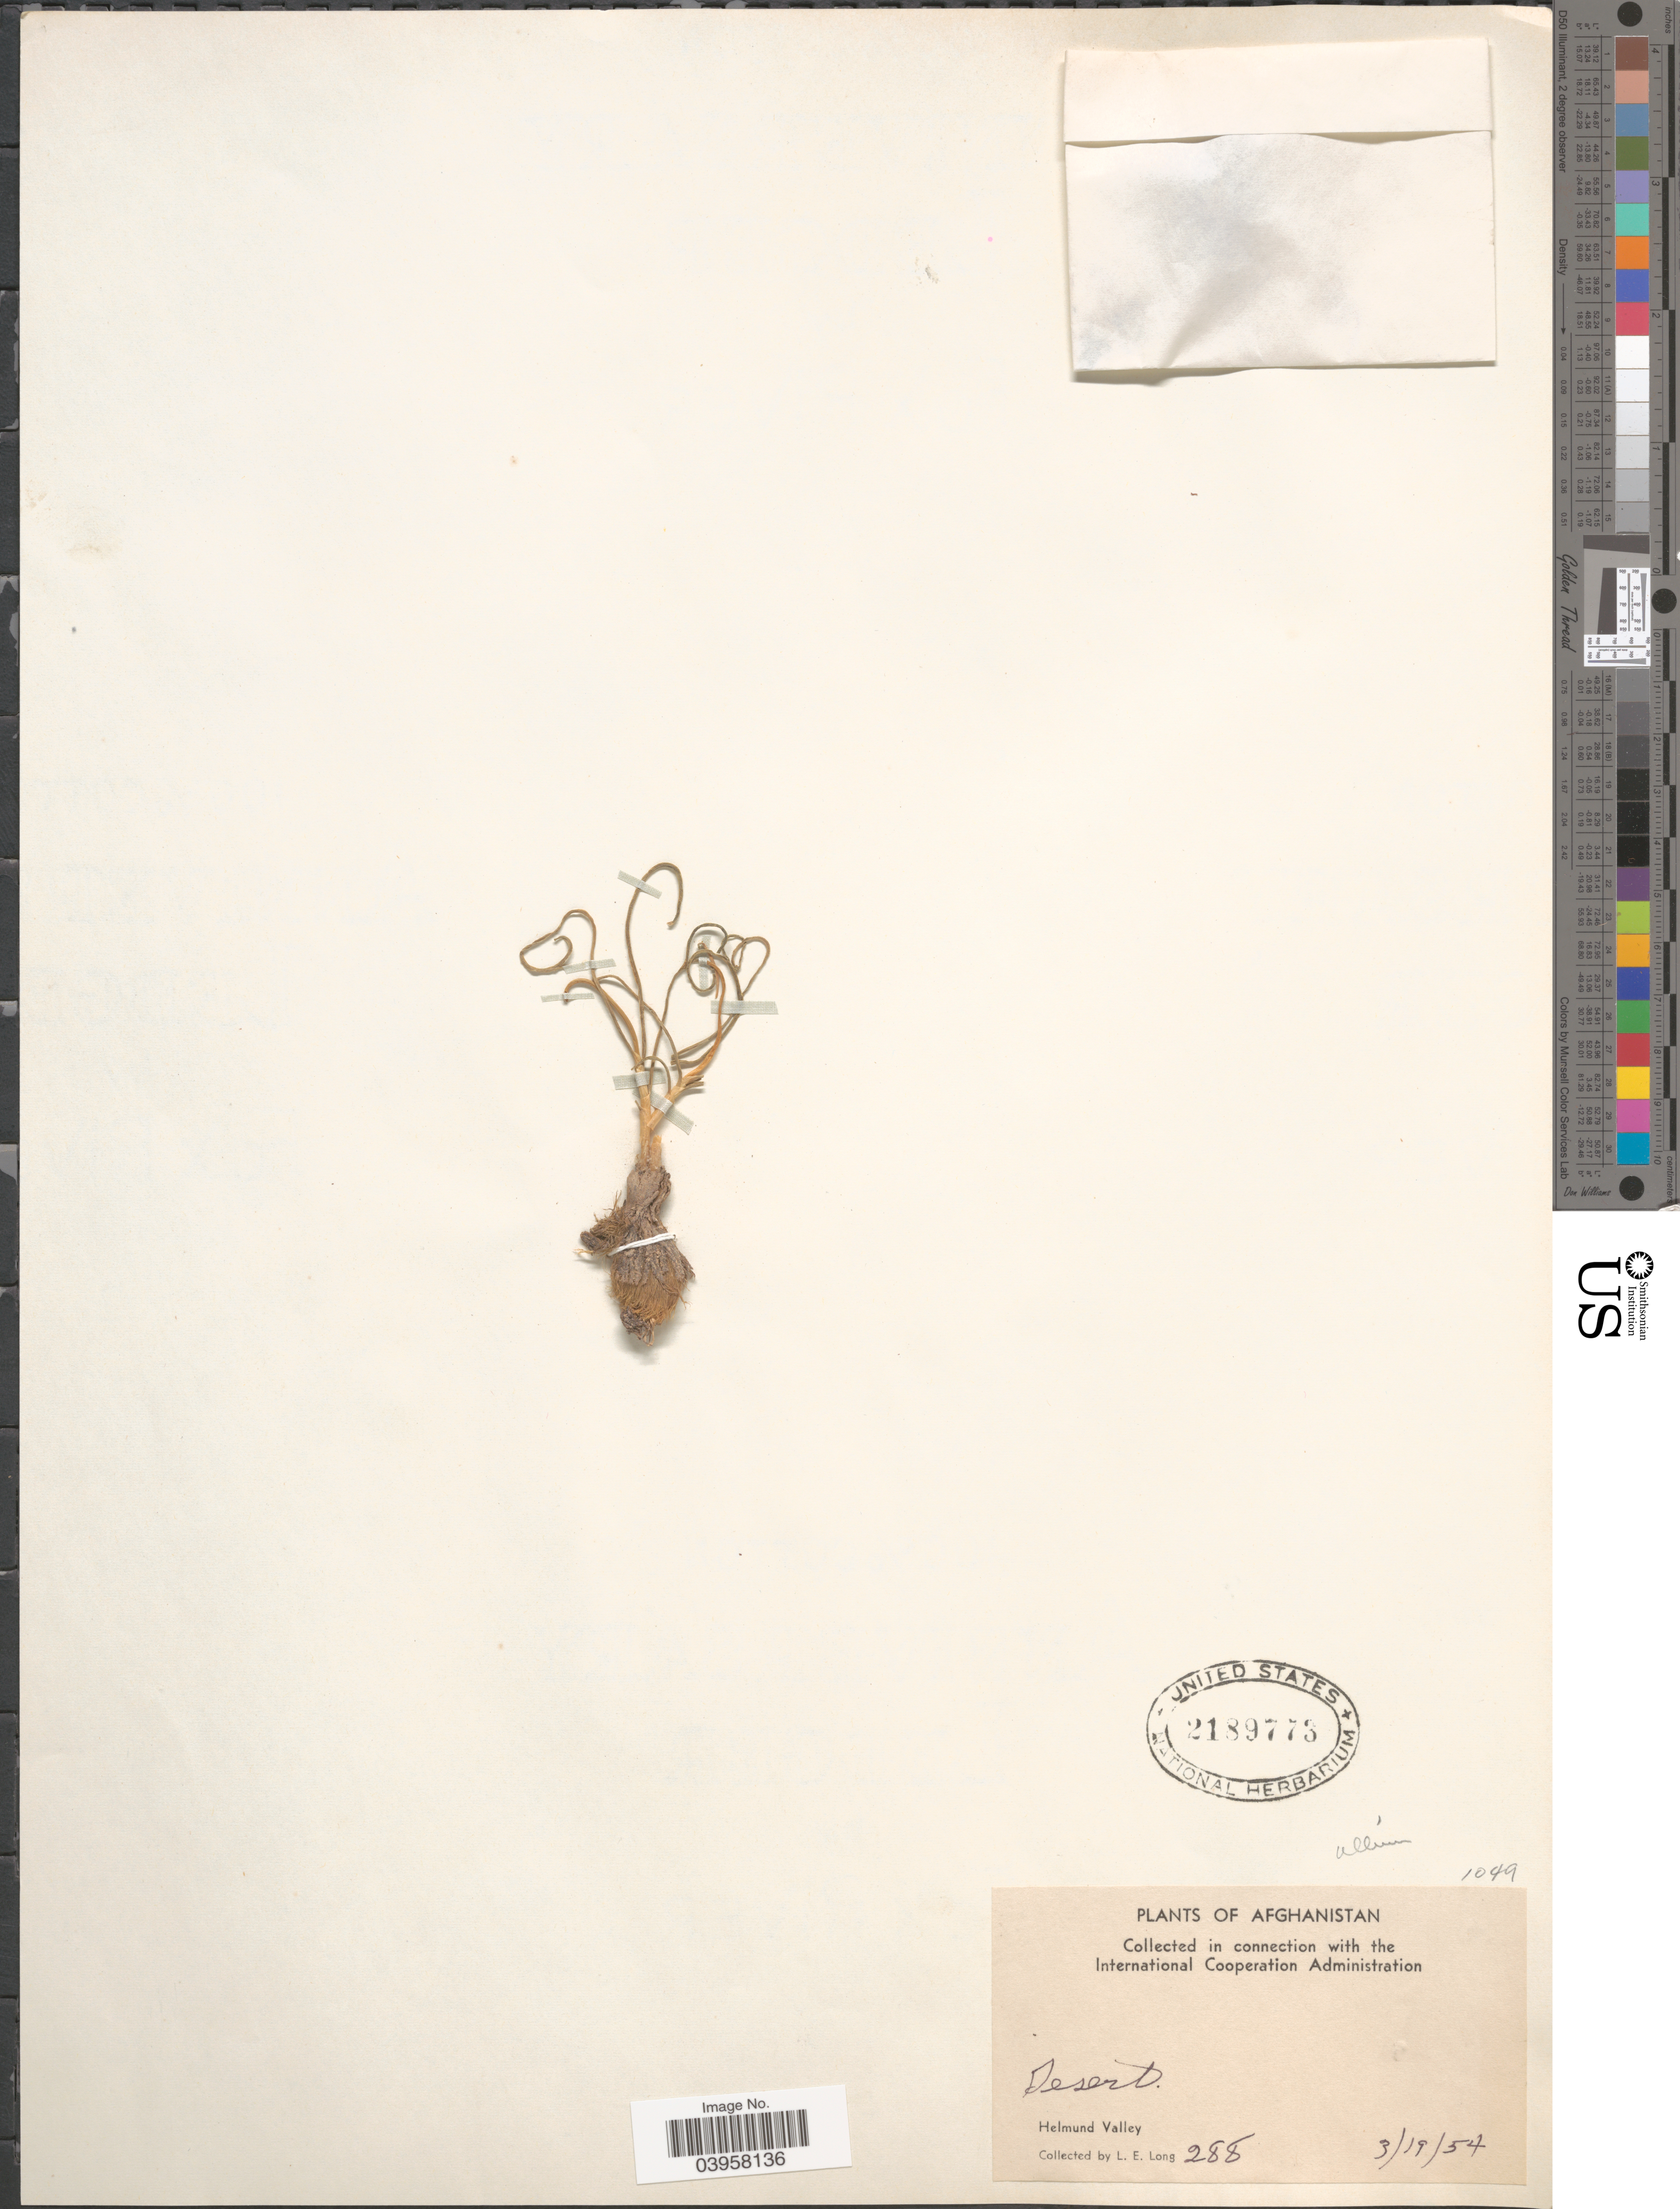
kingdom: Plantae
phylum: Tracheophyta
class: Liliopsida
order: Asparagales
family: Amaryllidaceae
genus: Allium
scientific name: Allium sp.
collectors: L. E. Long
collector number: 288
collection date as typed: Transcribed d/m/y: 19/3/54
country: Afghanistan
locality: Helmund Valley.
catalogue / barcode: US 2189773